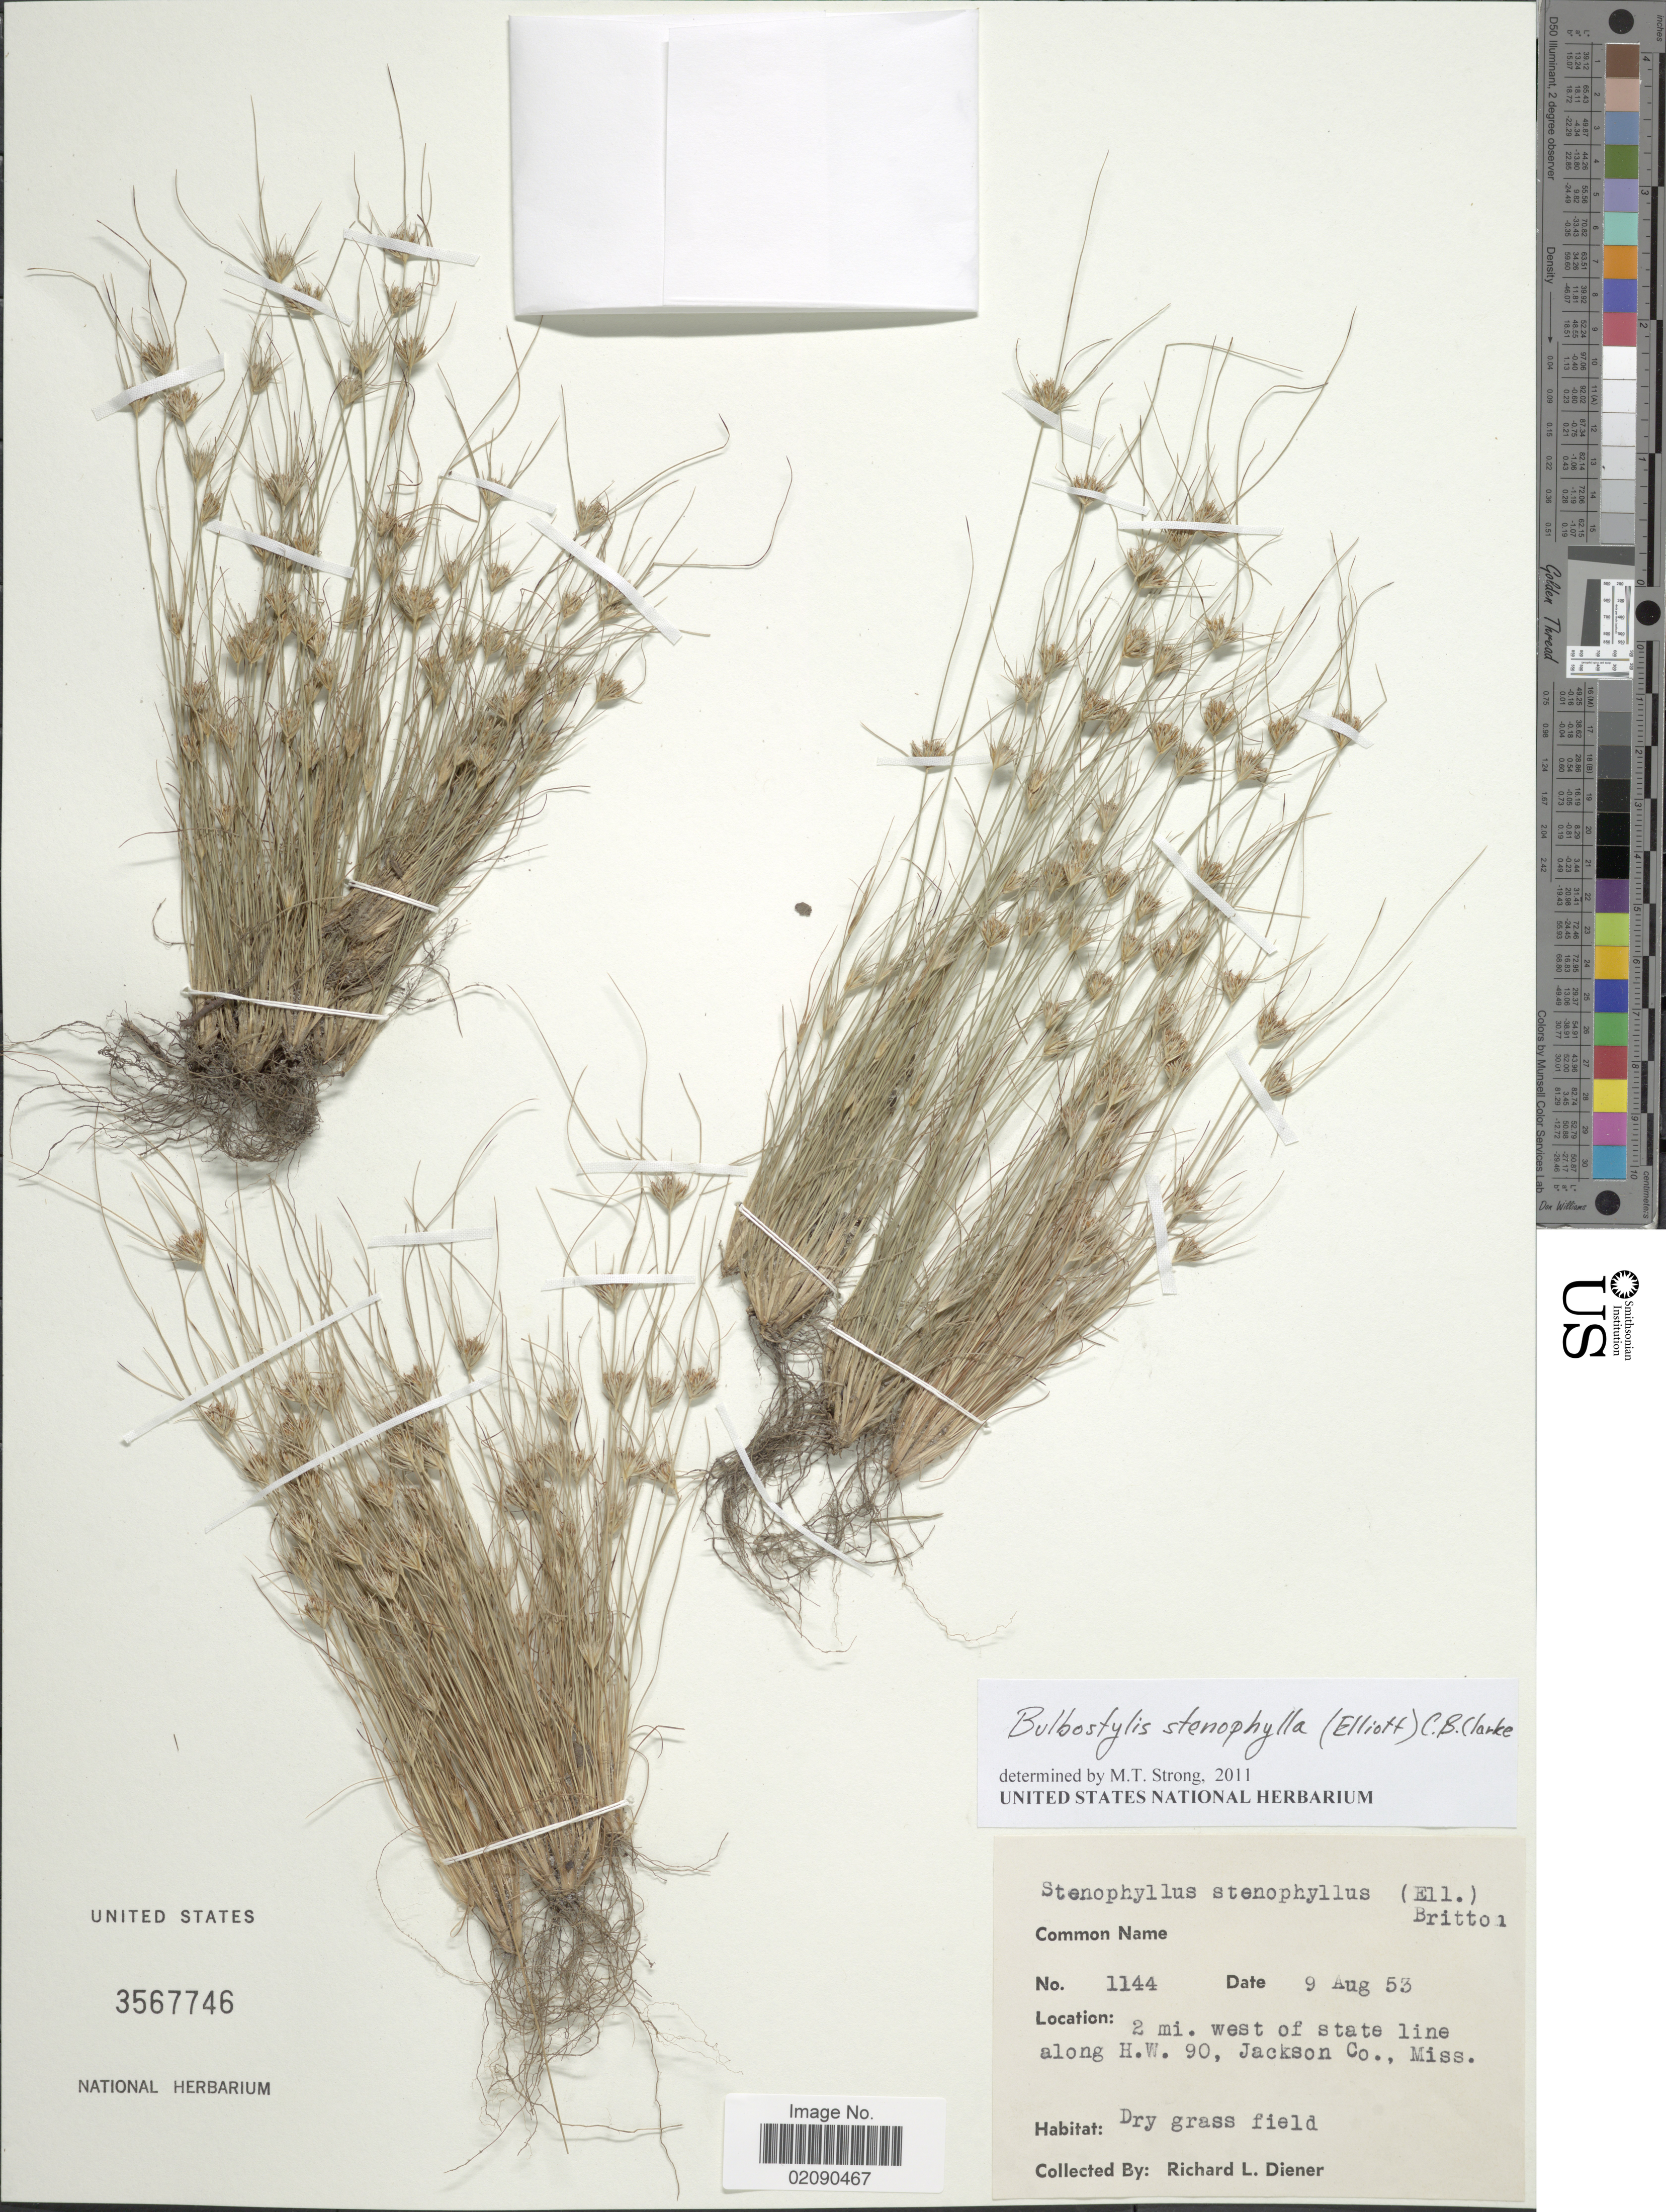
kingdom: Plantae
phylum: Tracheophyta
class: Liliopsida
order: Poales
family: Cyperaceae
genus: Bulbostylis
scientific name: Bulbostylis stenophylla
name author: (Elliott) C.B. Clarke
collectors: R. Diener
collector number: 1144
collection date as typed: Transcribed d/m/y: 9/8/53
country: United States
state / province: Mississippi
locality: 2 mi west of State line long H.W. 90, Jackson Co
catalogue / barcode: US 3567746